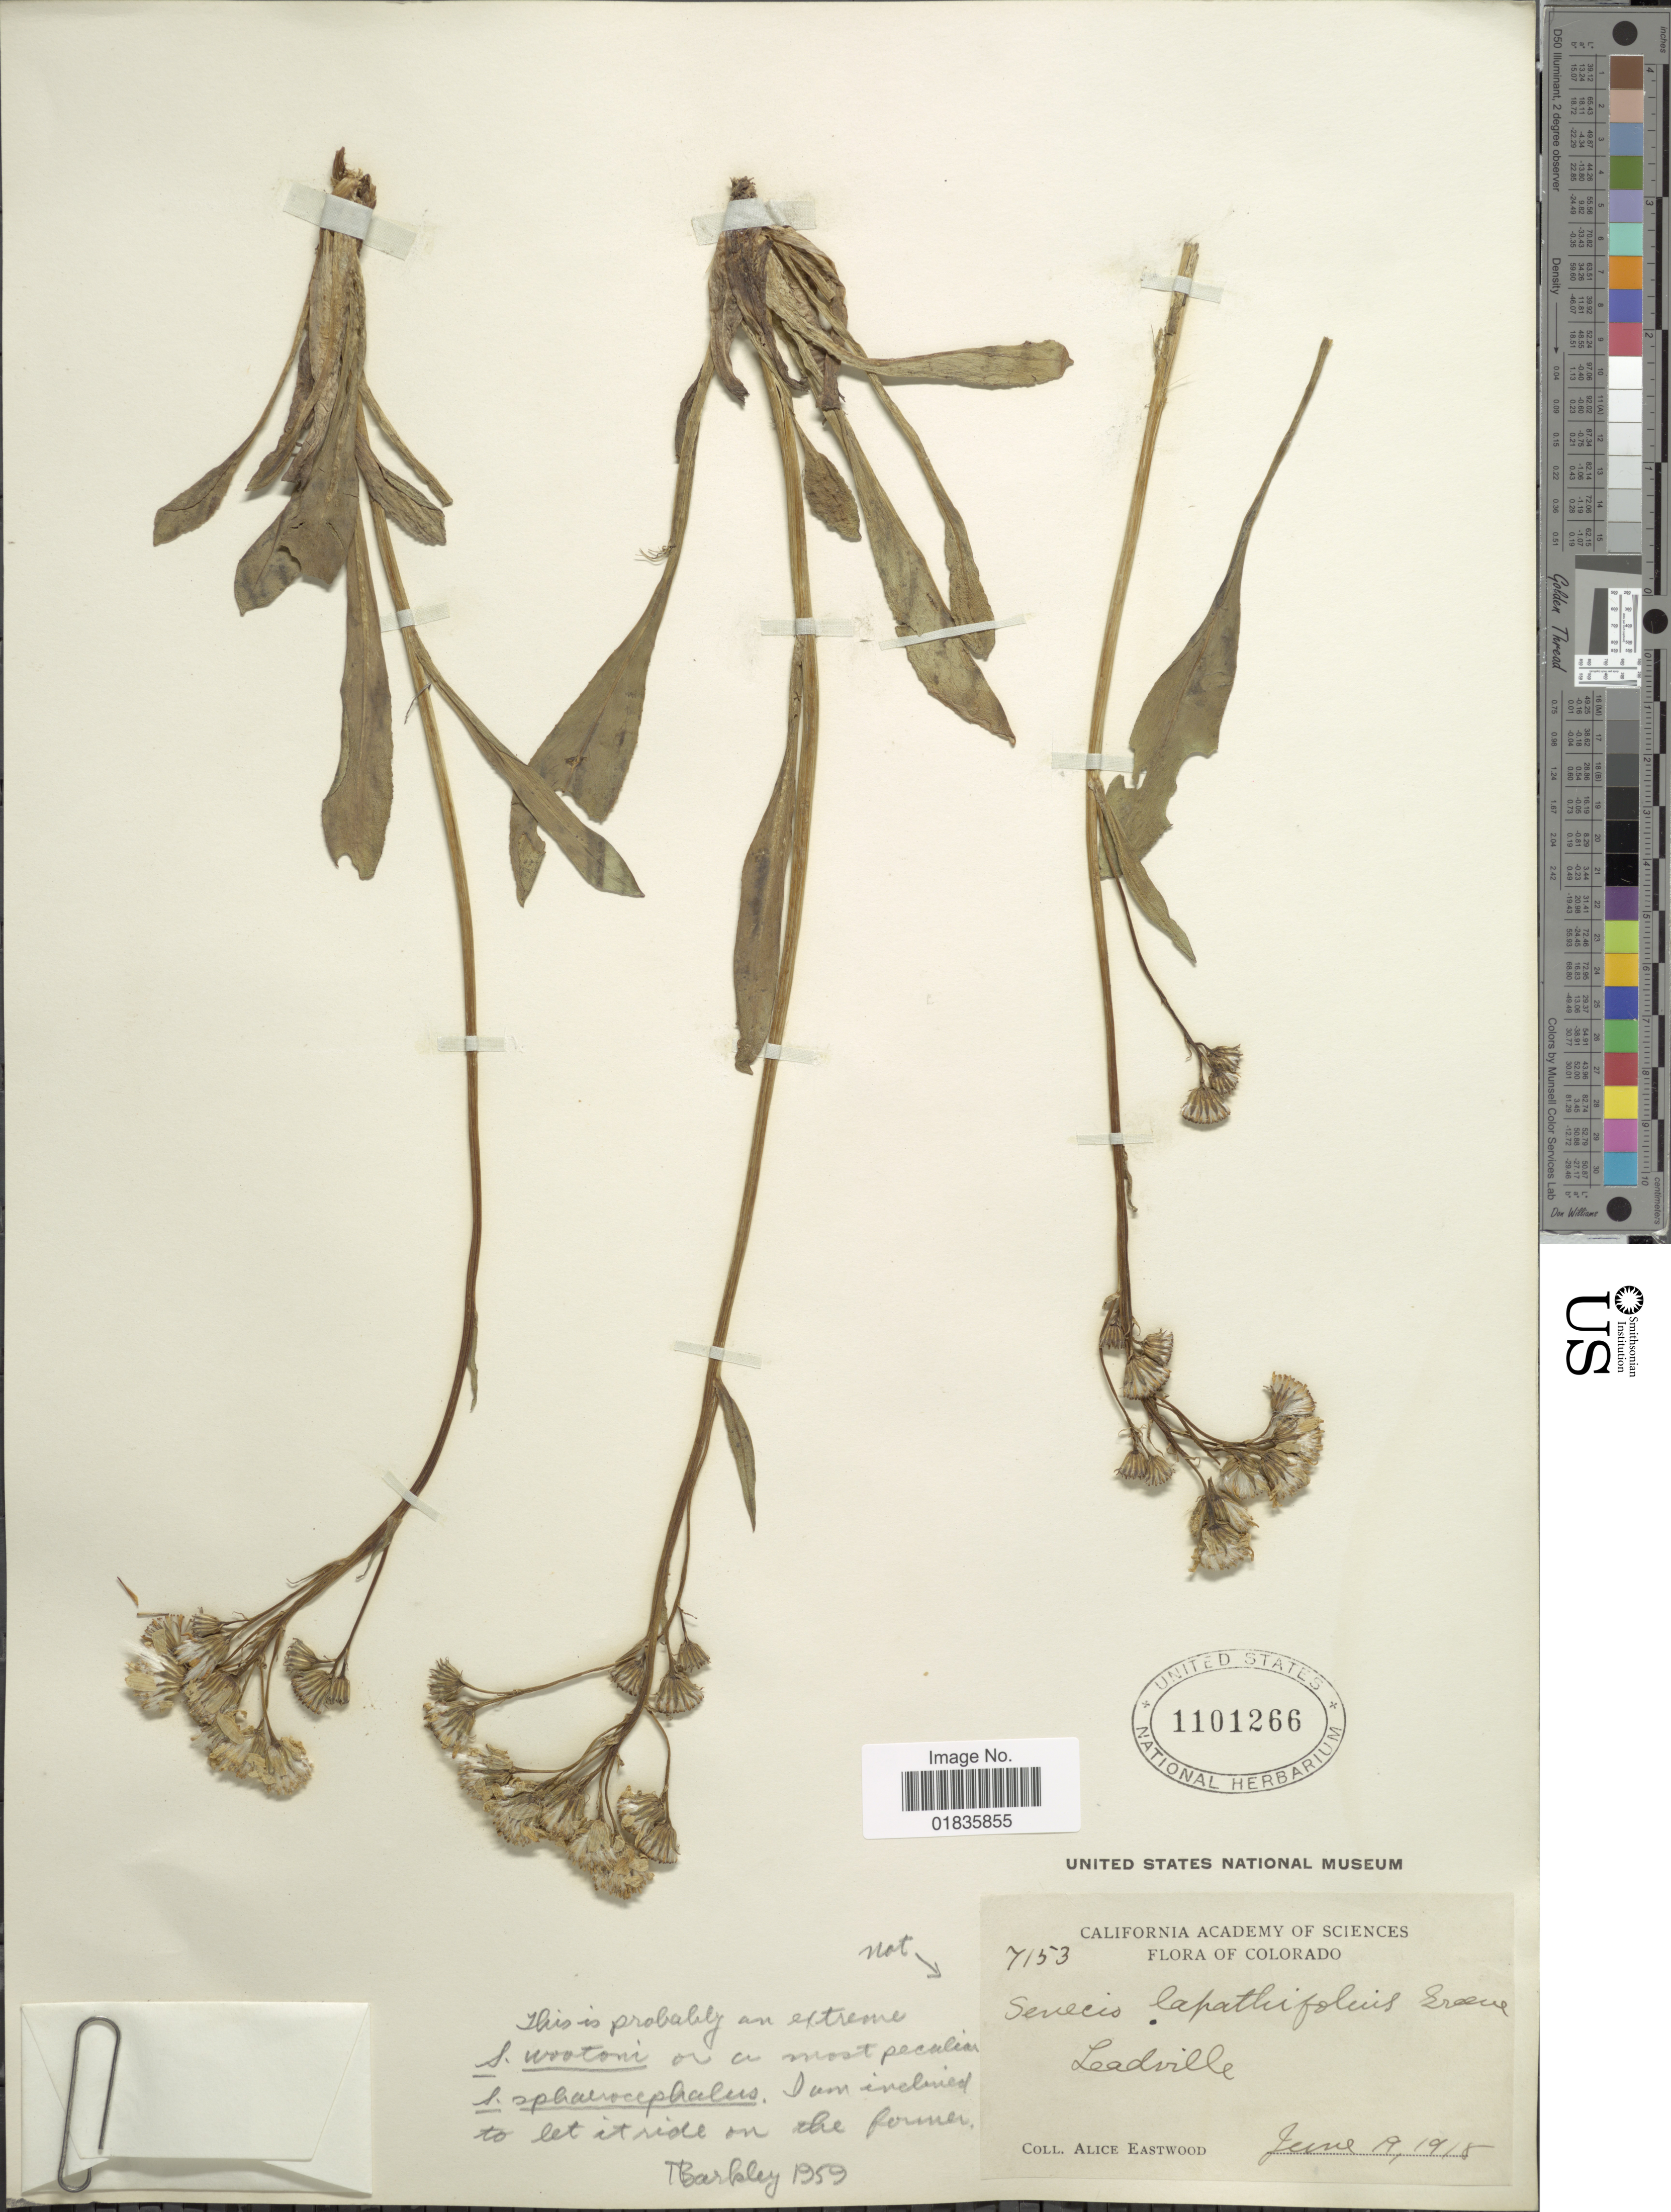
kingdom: Plantae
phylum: Tracheophyta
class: Magnoliopsida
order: Asterales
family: Asteraceae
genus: Senecio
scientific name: Senecio wootonii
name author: Greene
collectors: A. Eastwood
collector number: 7153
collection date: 1918-06-19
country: United States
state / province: Colorado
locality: Leadville.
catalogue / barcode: US 1101266